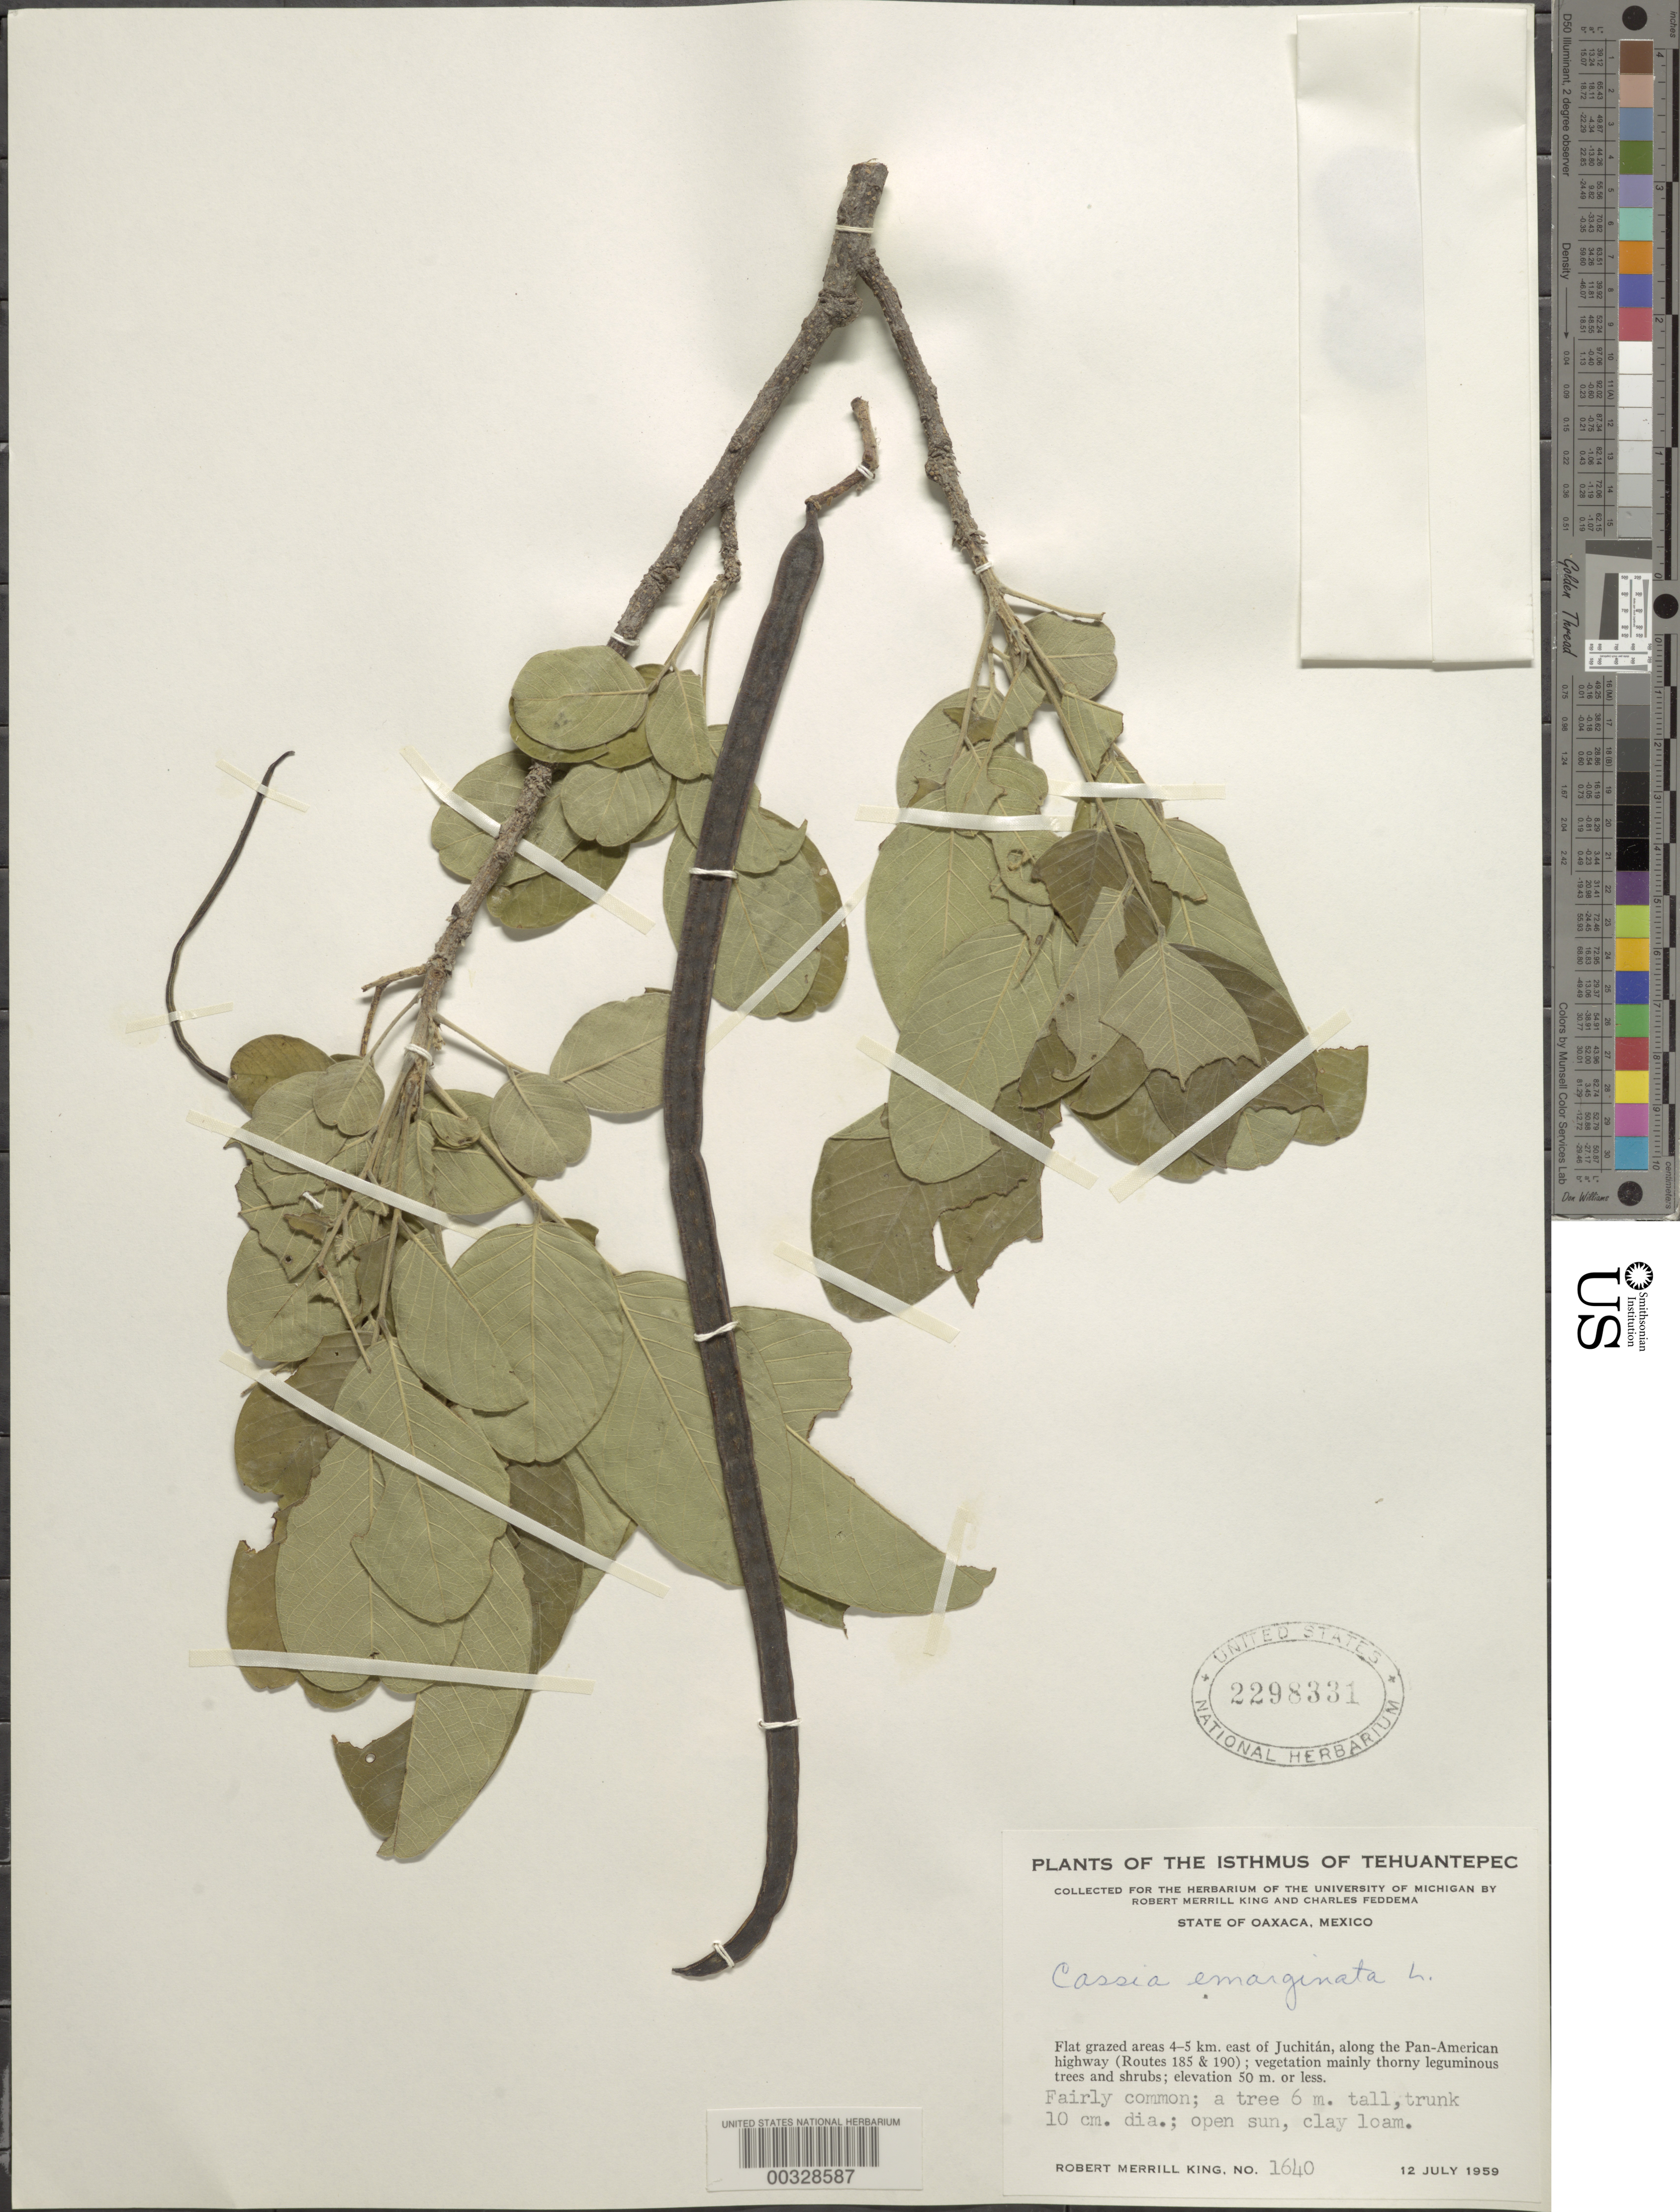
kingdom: Plantae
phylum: Tracheophyta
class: Magnoliopsida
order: Fabales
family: Fabaceae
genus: Senna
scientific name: Senna emarginata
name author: L.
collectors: R. M. King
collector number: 1640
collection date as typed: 12 Jul 1959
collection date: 1959-07-12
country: Mexico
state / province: Oaxaca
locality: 4-5 km E of Juchitan along Pan-American highway (routes 185 and 190)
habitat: Flat grazed areas, open sun, clay loam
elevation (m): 50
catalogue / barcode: US 2298331